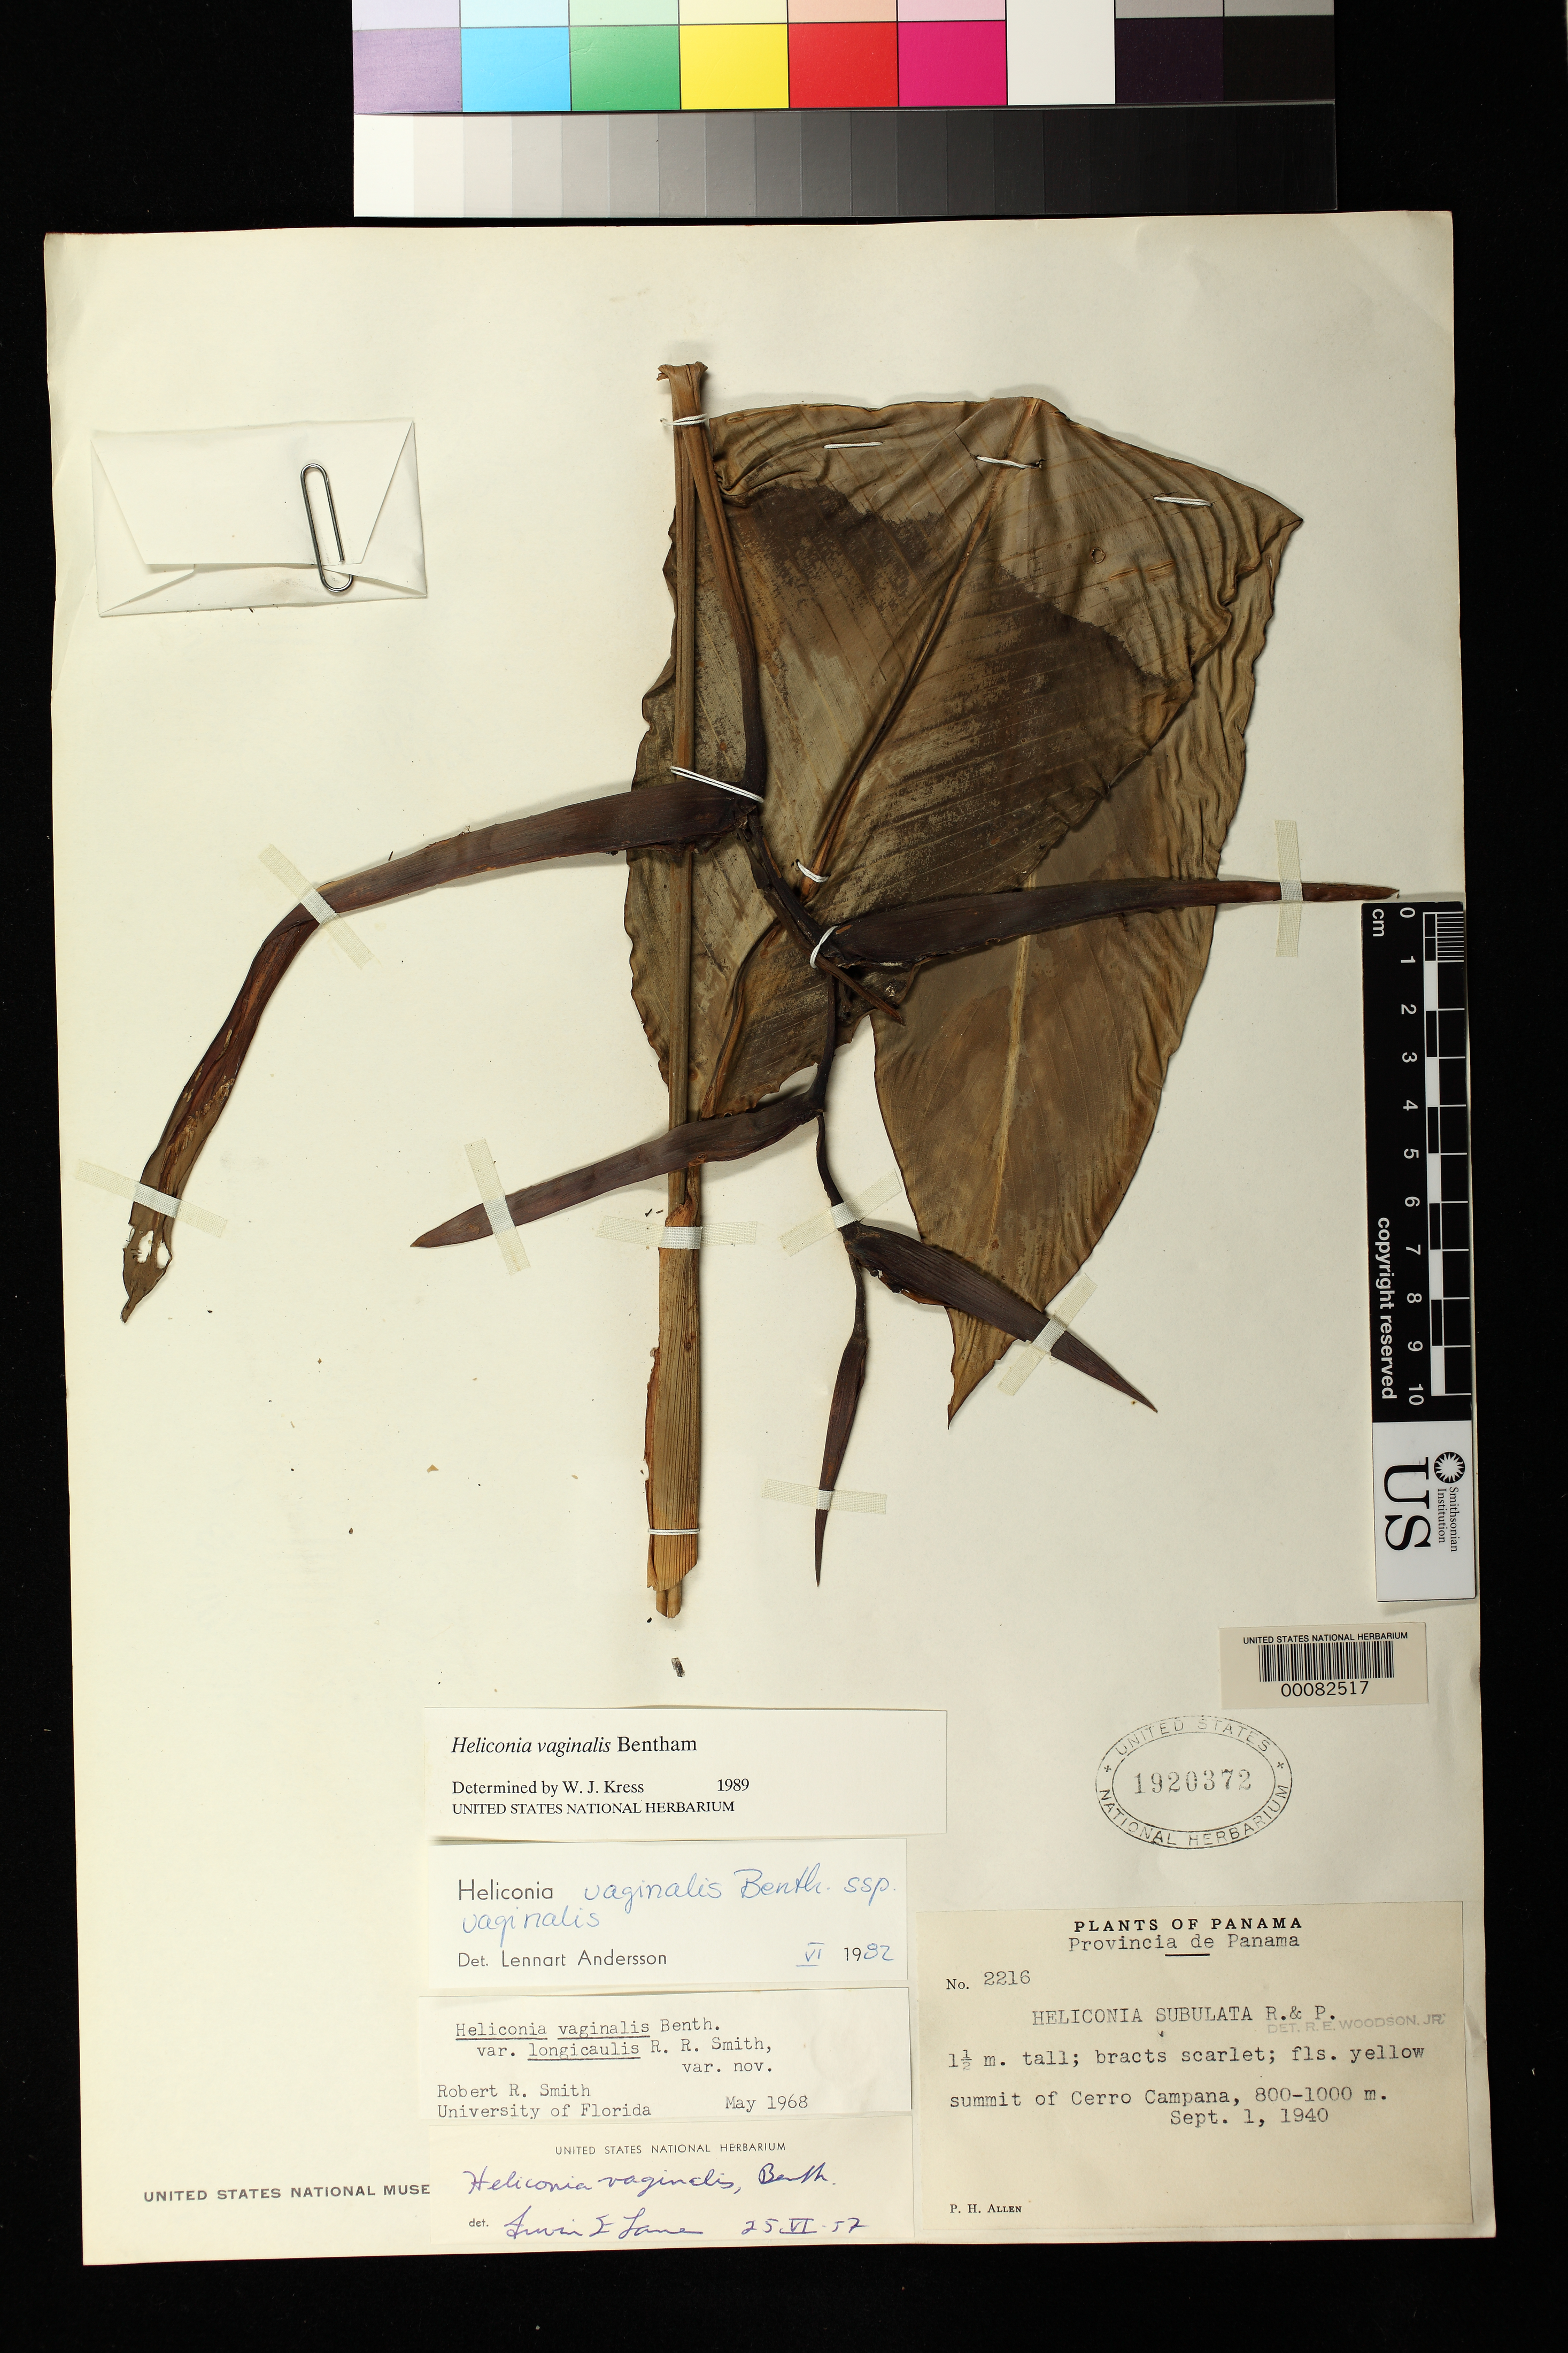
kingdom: Plantae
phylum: Tracheophyta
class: Liliopsida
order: Zingiberales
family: Heliconiaceae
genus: Heliconia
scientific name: Heliconia vaginalis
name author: Benth.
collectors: P. H. Allen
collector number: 2216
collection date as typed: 01 Sep 1940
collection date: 1940-09-01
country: Panama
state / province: Panamá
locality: Summit of Cerro Campana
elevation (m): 800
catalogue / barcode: US 1920372